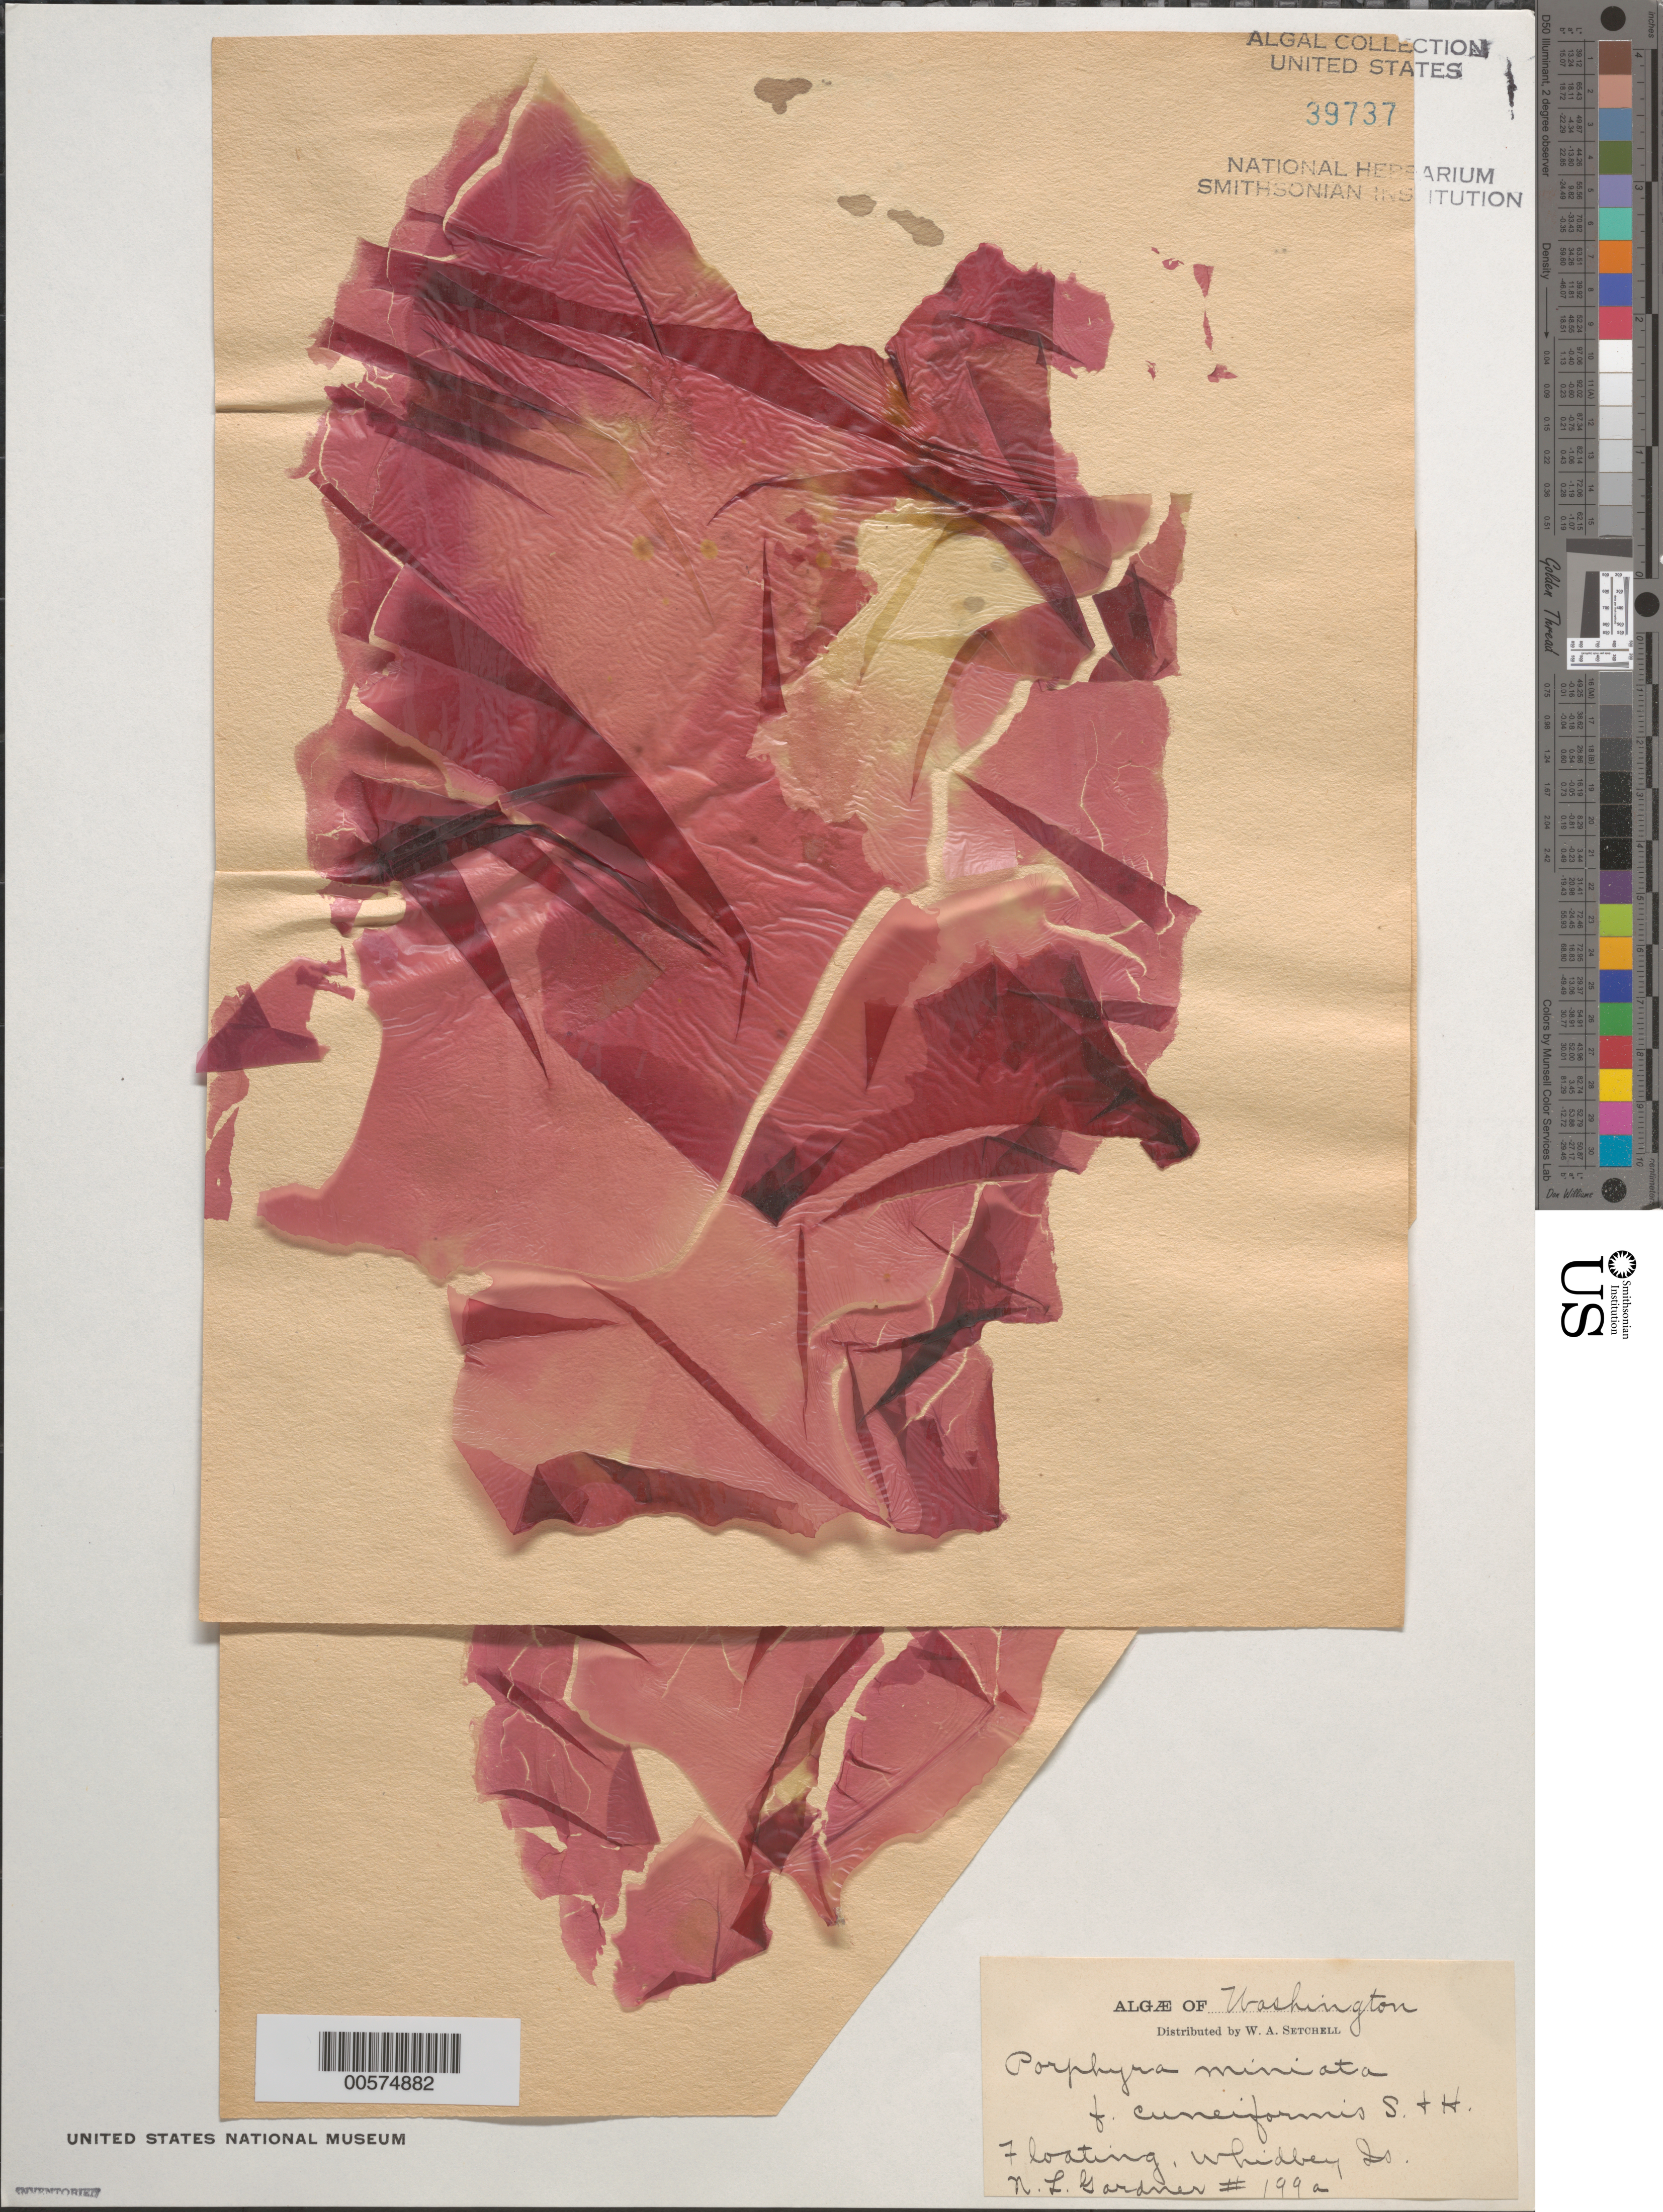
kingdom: Plantae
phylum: Rhodophyta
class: Bangiophyceae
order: Bangiales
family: Bangiaceae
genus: Wildemania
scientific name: Wildemania miniata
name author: (C. Agardh) Foslie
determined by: Algae name updating Project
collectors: N. Gardner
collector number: NLG 199a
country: United States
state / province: Washington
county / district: Island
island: Whidbey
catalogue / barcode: US 39737